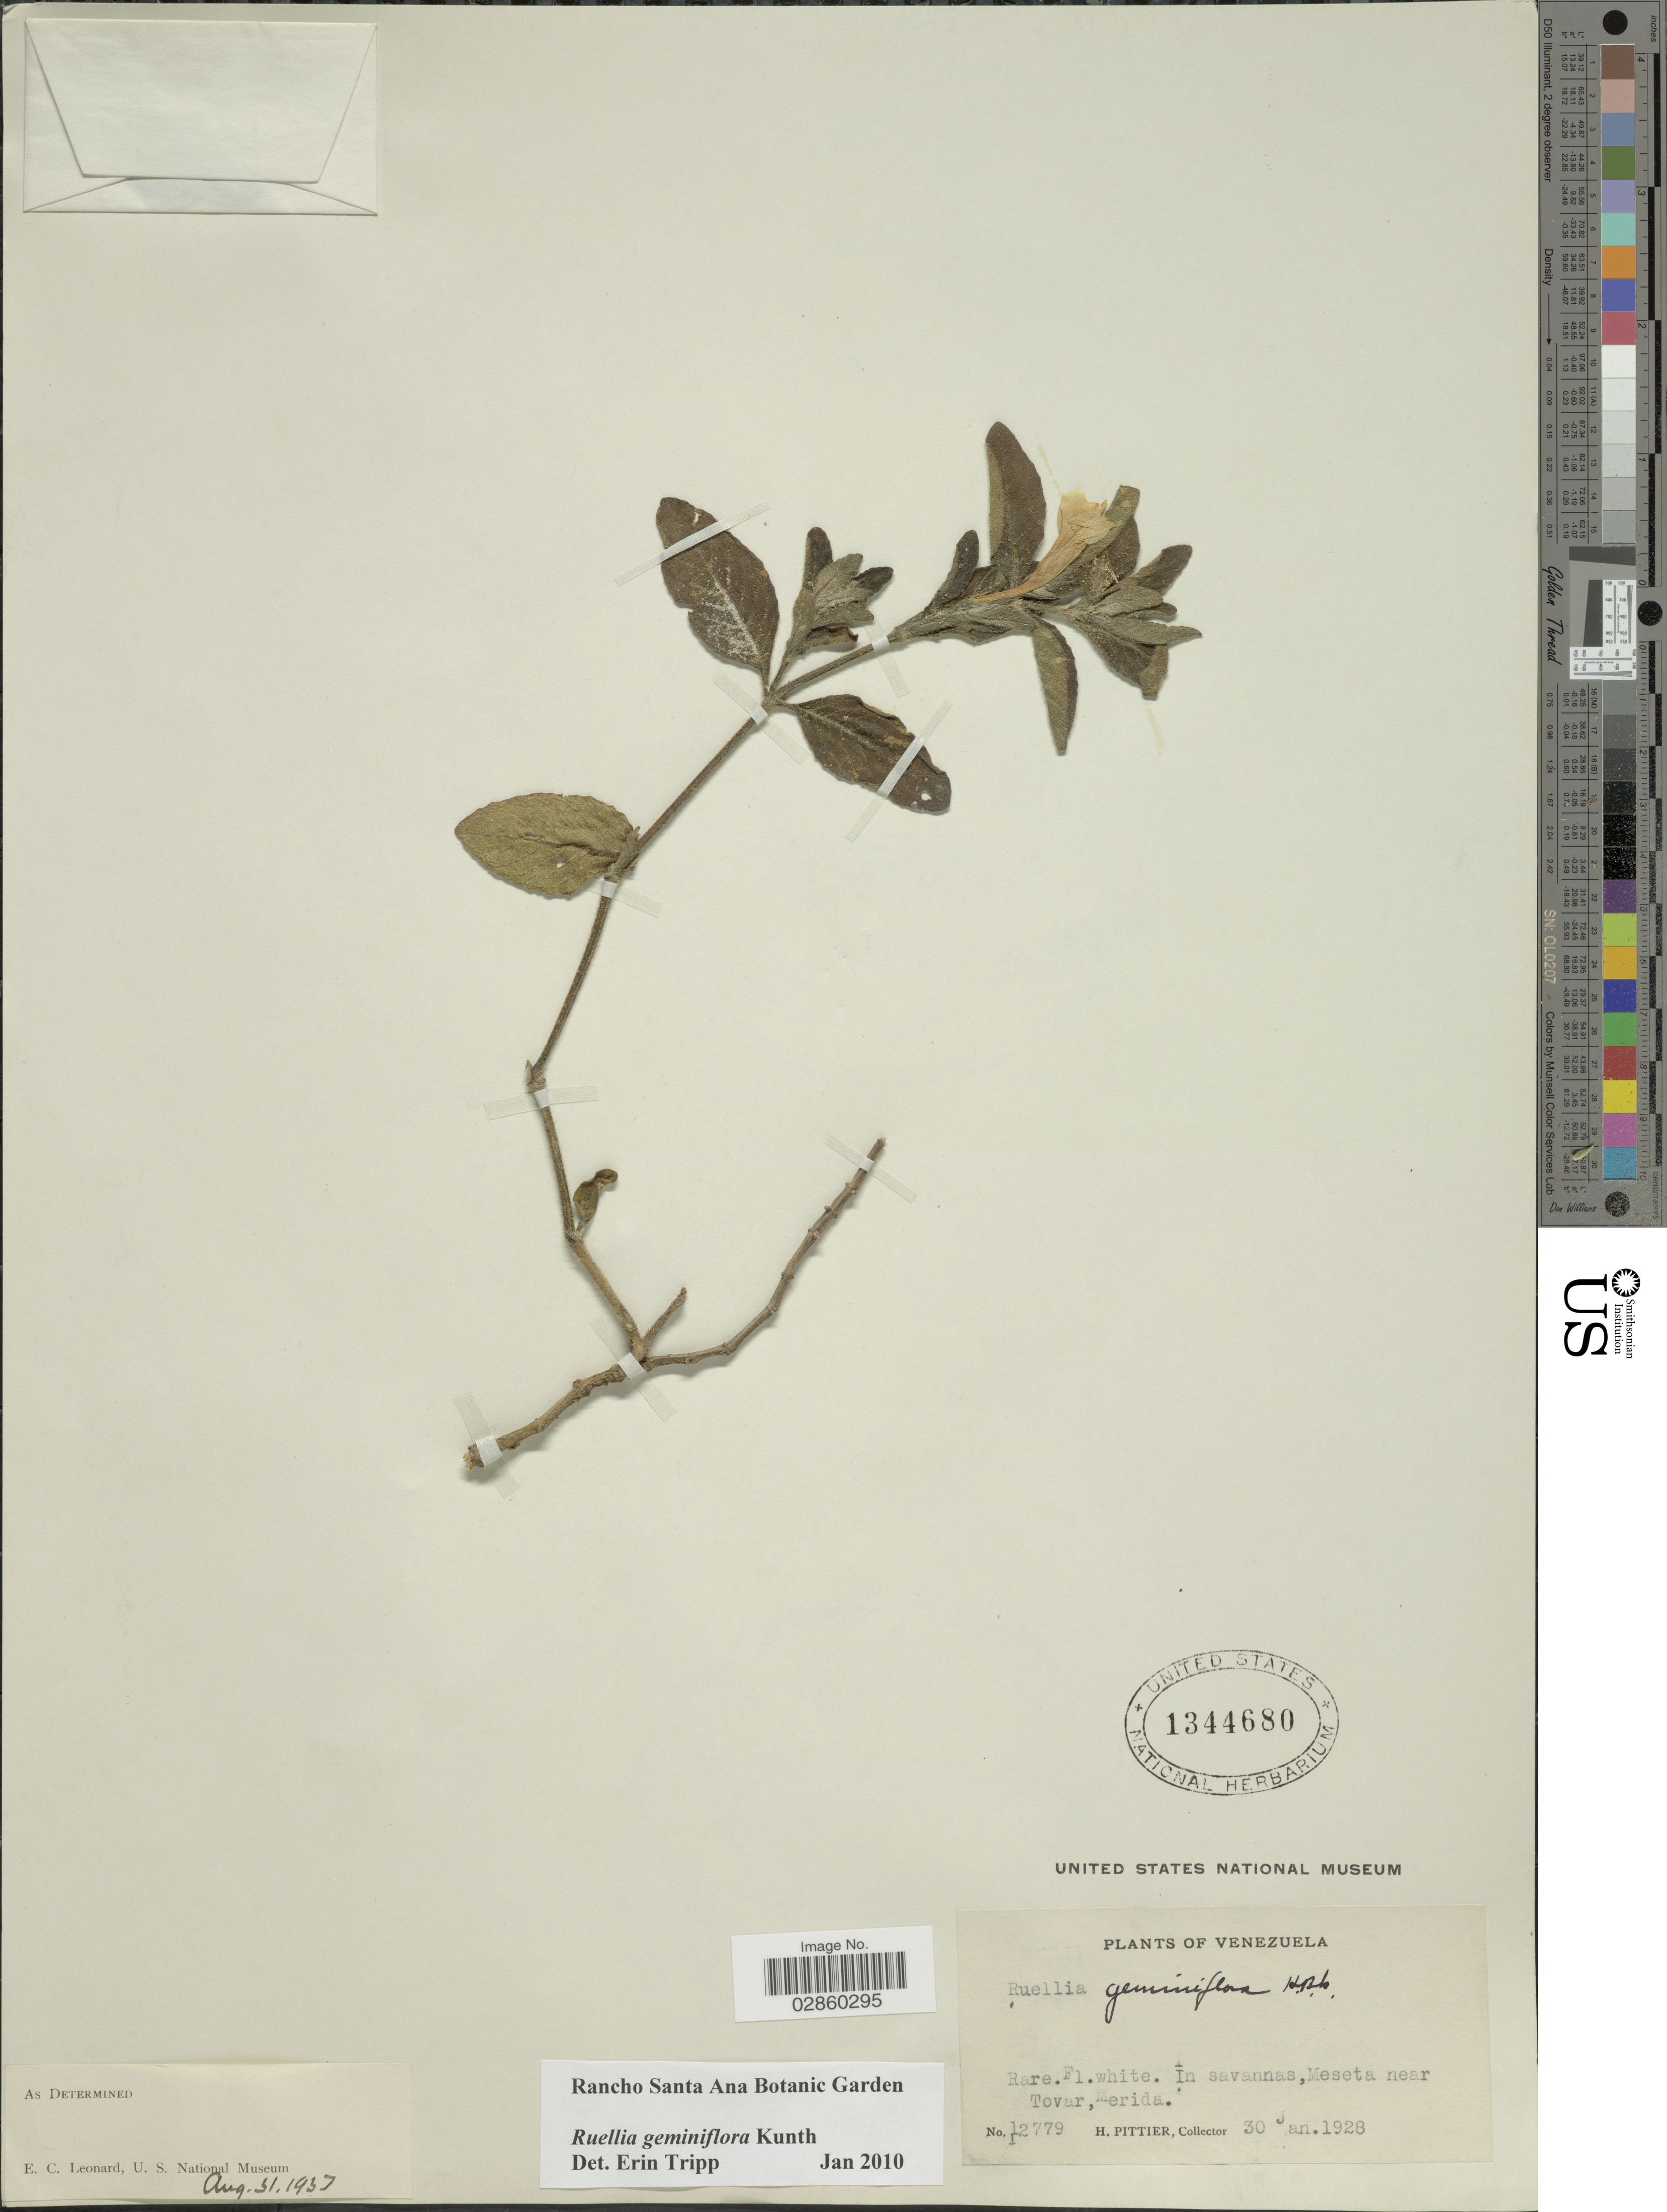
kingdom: Plantae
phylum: Tracheophyta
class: Magnoliopsida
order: Lamiales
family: Acanthaceae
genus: Ruellia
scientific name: Ruellia geminiflora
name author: Kunth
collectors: H. F. Pittier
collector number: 12779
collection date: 1928-01-30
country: Venezuela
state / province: Mérida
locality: In savannas, Meseta near Tovar.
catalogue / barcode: US 1344680